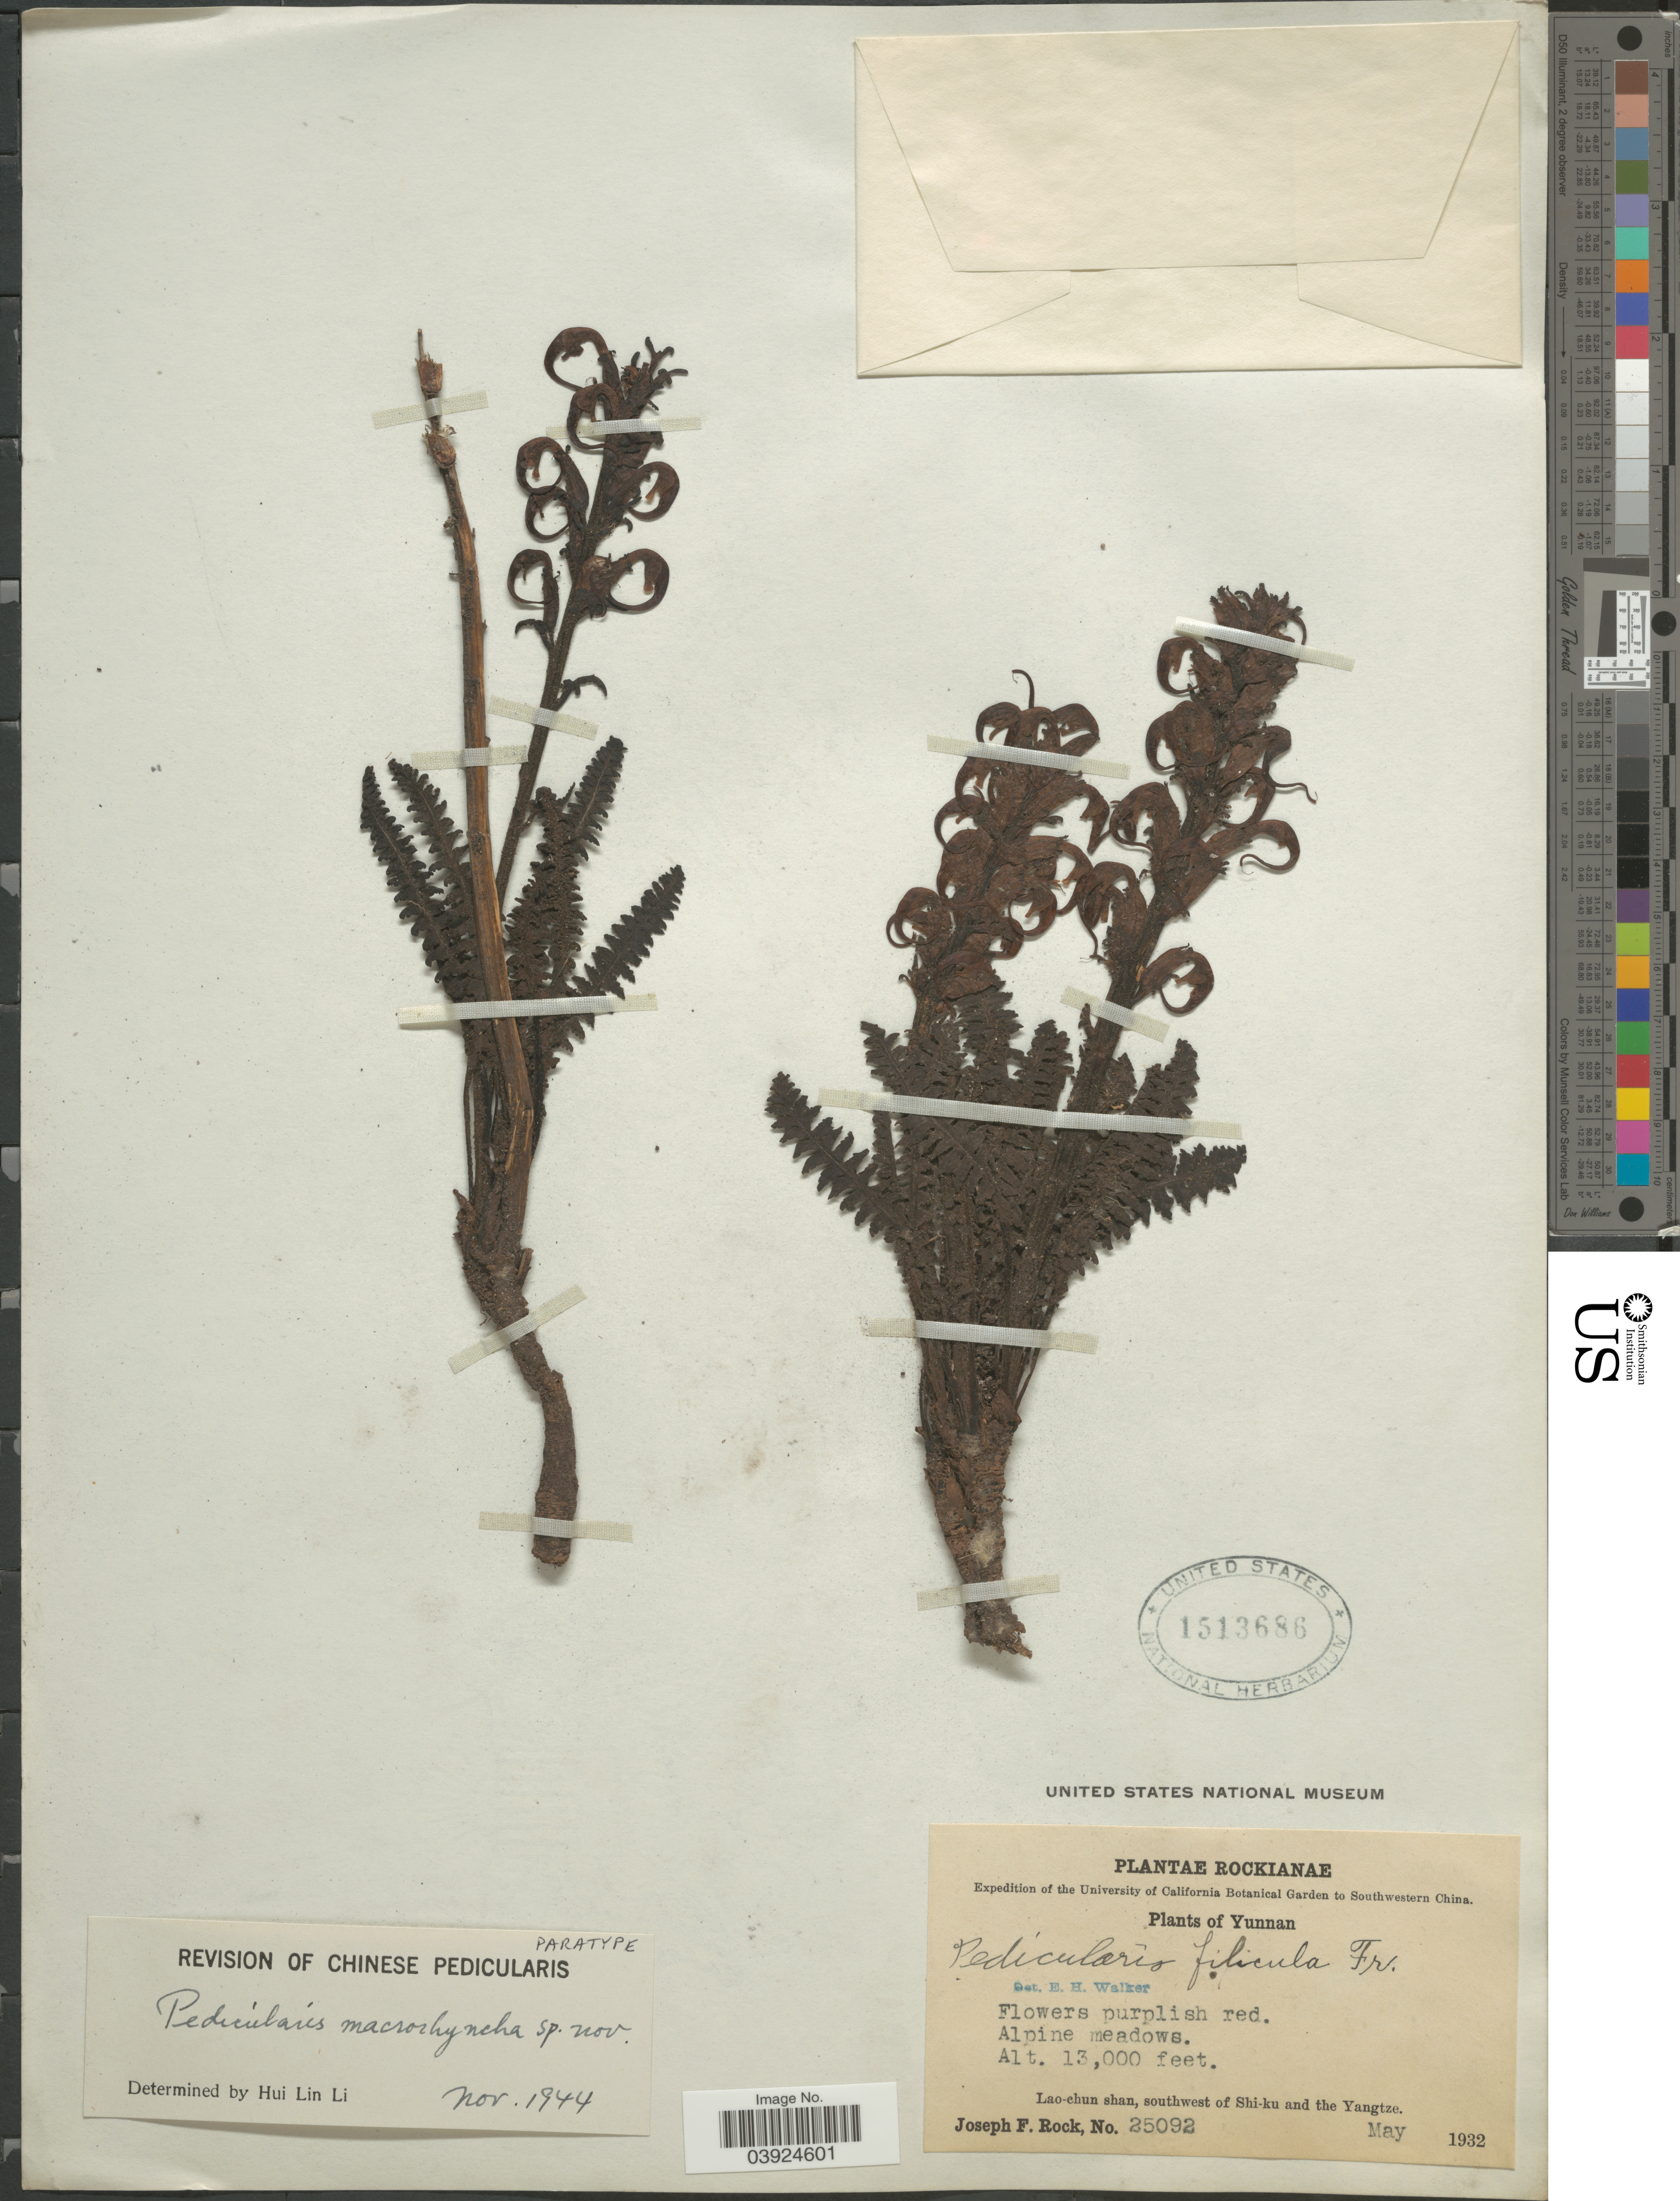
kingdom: Plantae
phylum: Tracheophyta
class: Magnoliopsida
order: Lamiales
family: Orobanchaceae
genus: Pedicularis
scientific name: Pedicularis macrorhyncha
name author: H.L. Li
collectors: J. F. Rock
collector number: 25092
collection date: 1932-05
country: China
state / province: Yunnan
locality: Southwestern China. Lao-chun shan, southwest of Shi-ku and the Yangtze.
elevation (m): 3962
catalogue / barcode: US 1513686